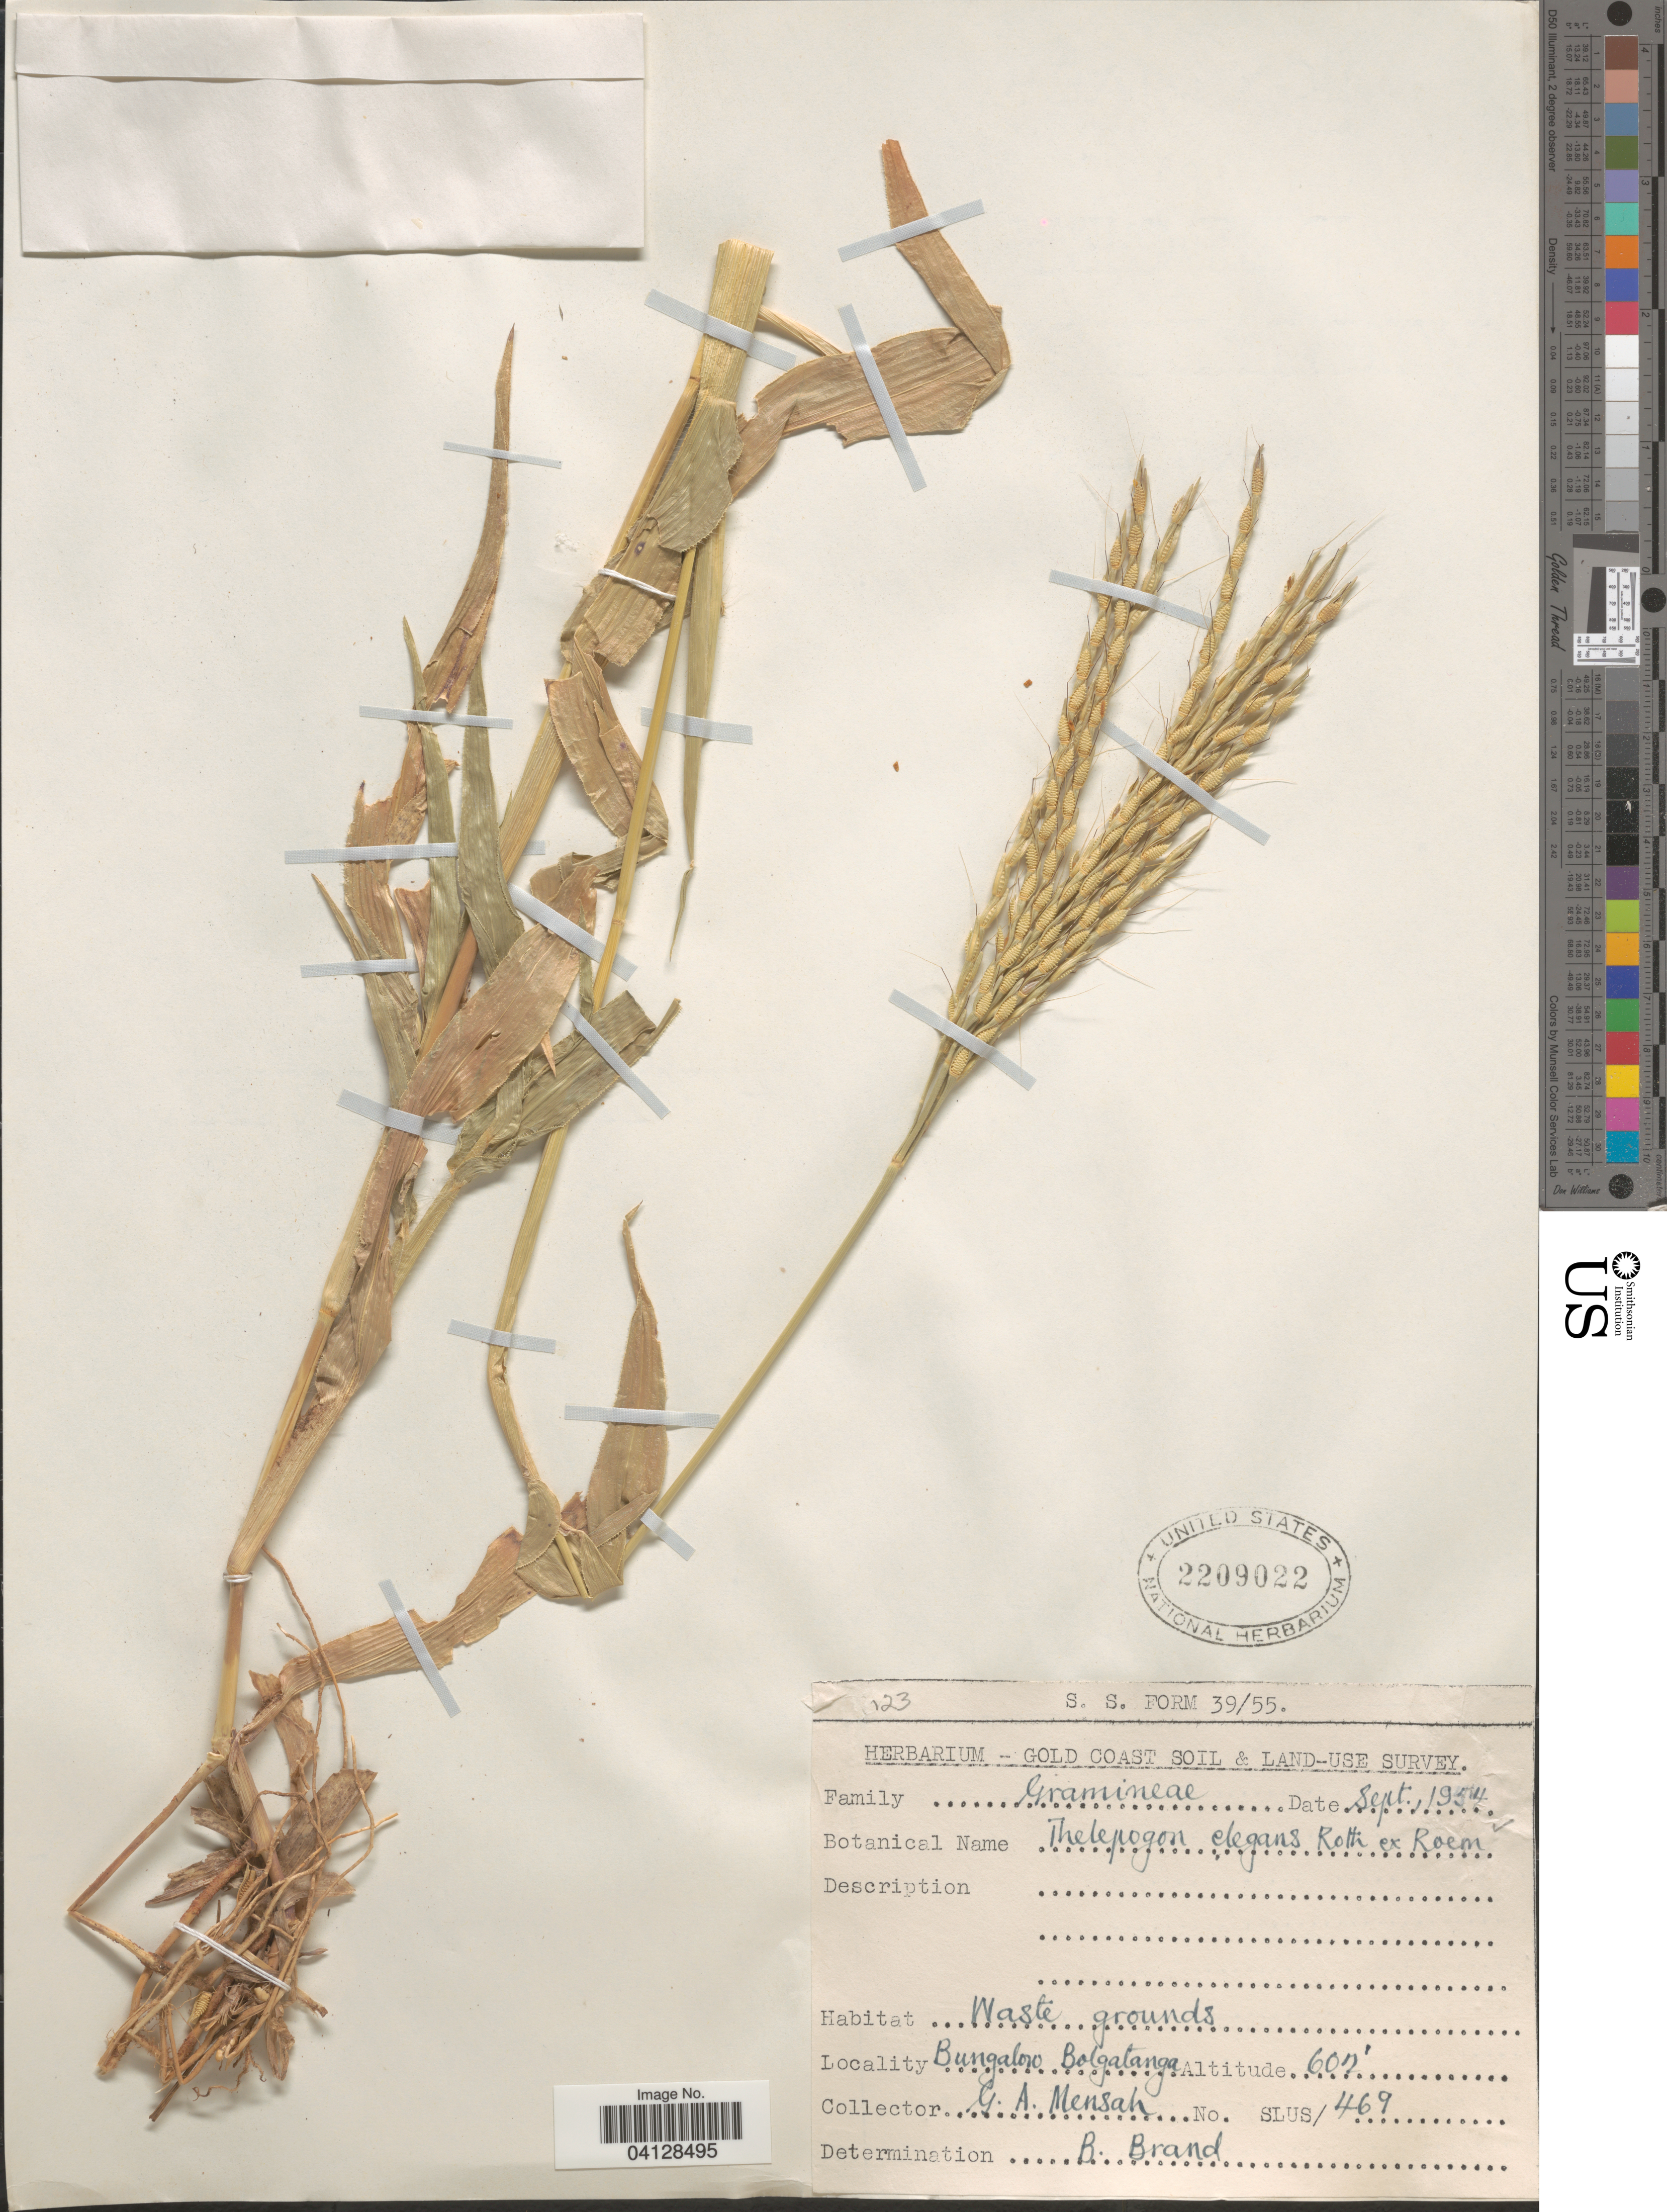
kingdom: Plantae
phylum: Tracheophyta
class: Liliopsida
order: Poales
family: Poaceae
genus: Thelepogon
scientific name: Thelepogon elegans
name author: Roth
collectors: G. Mensah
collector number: SLUS/469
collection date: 1954-09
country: Ghana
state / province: Upper East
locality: Gold Coast soil & land-use Survey. Bungalow Bolgatanga.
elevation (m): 183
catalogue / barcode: US 2209022